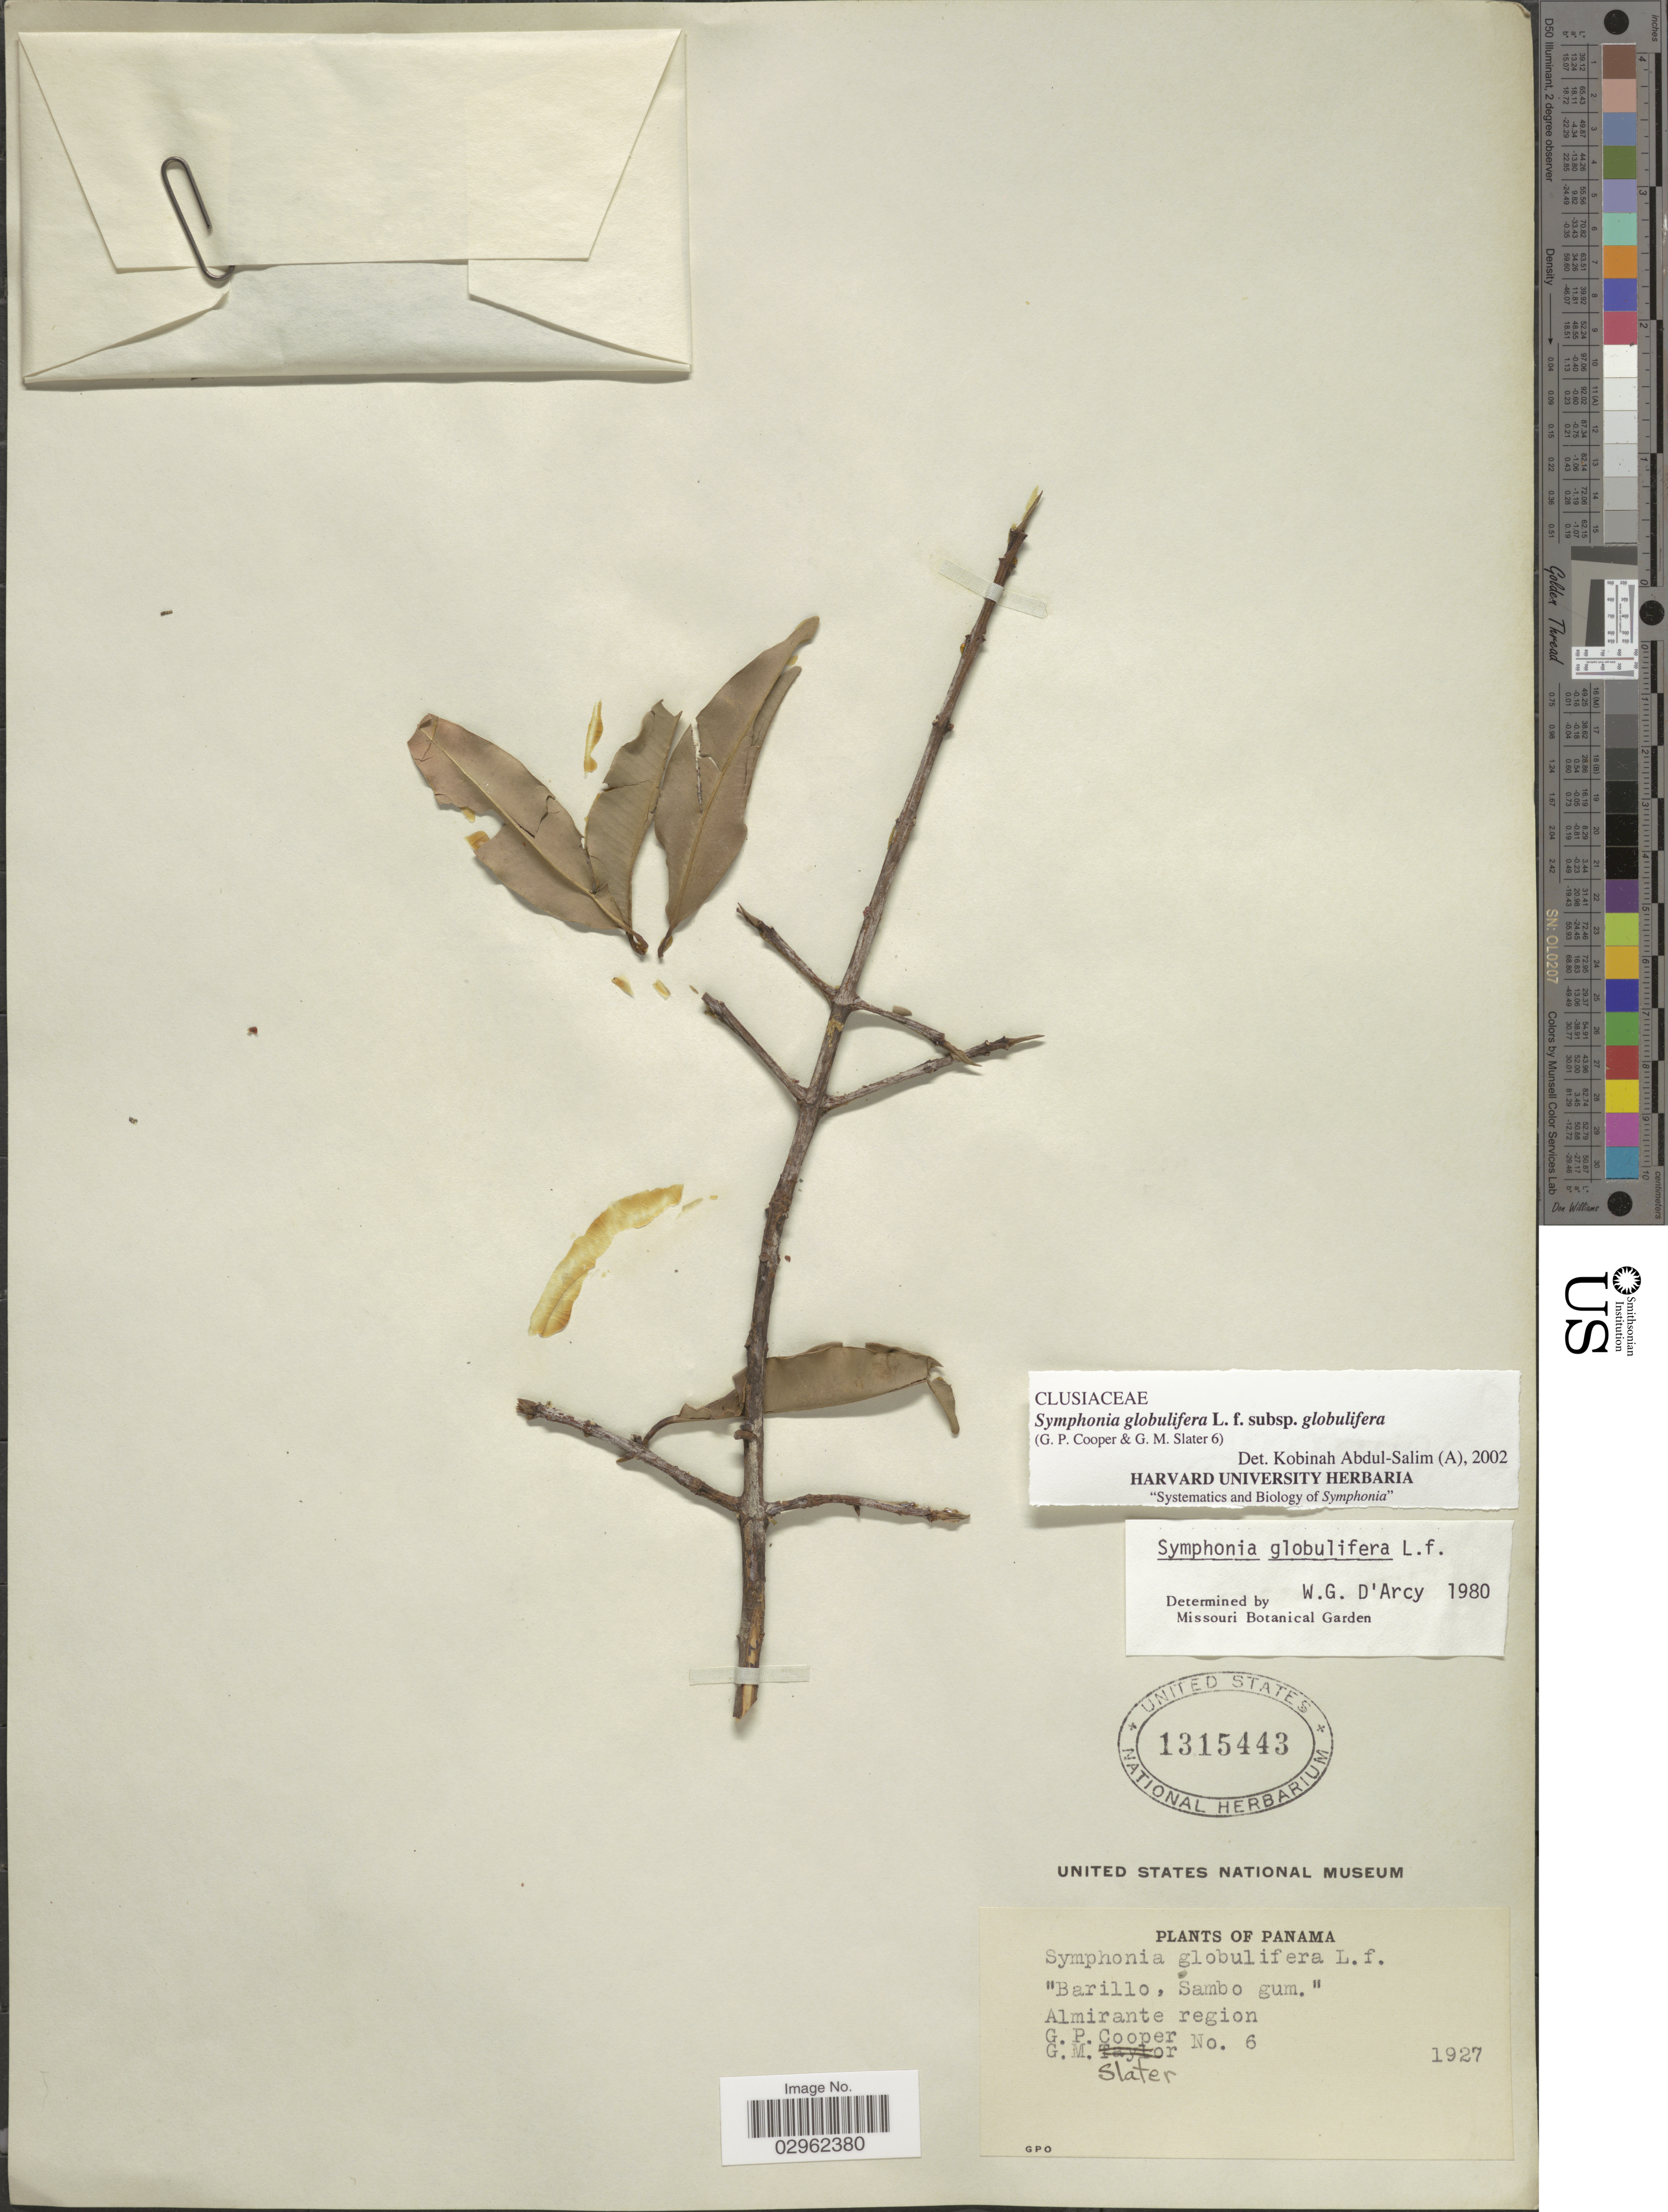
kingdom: Plantae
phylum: Tracheophyta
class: Magnoliopsida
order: Malpighiales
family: Clusiaceae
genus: Symphonia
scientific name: Symphonia globulifera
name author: L. f.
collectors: G. Cooper & G. Slater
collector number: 6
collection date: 1927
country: Panama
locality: Almirante region.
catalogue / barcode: US 1315443